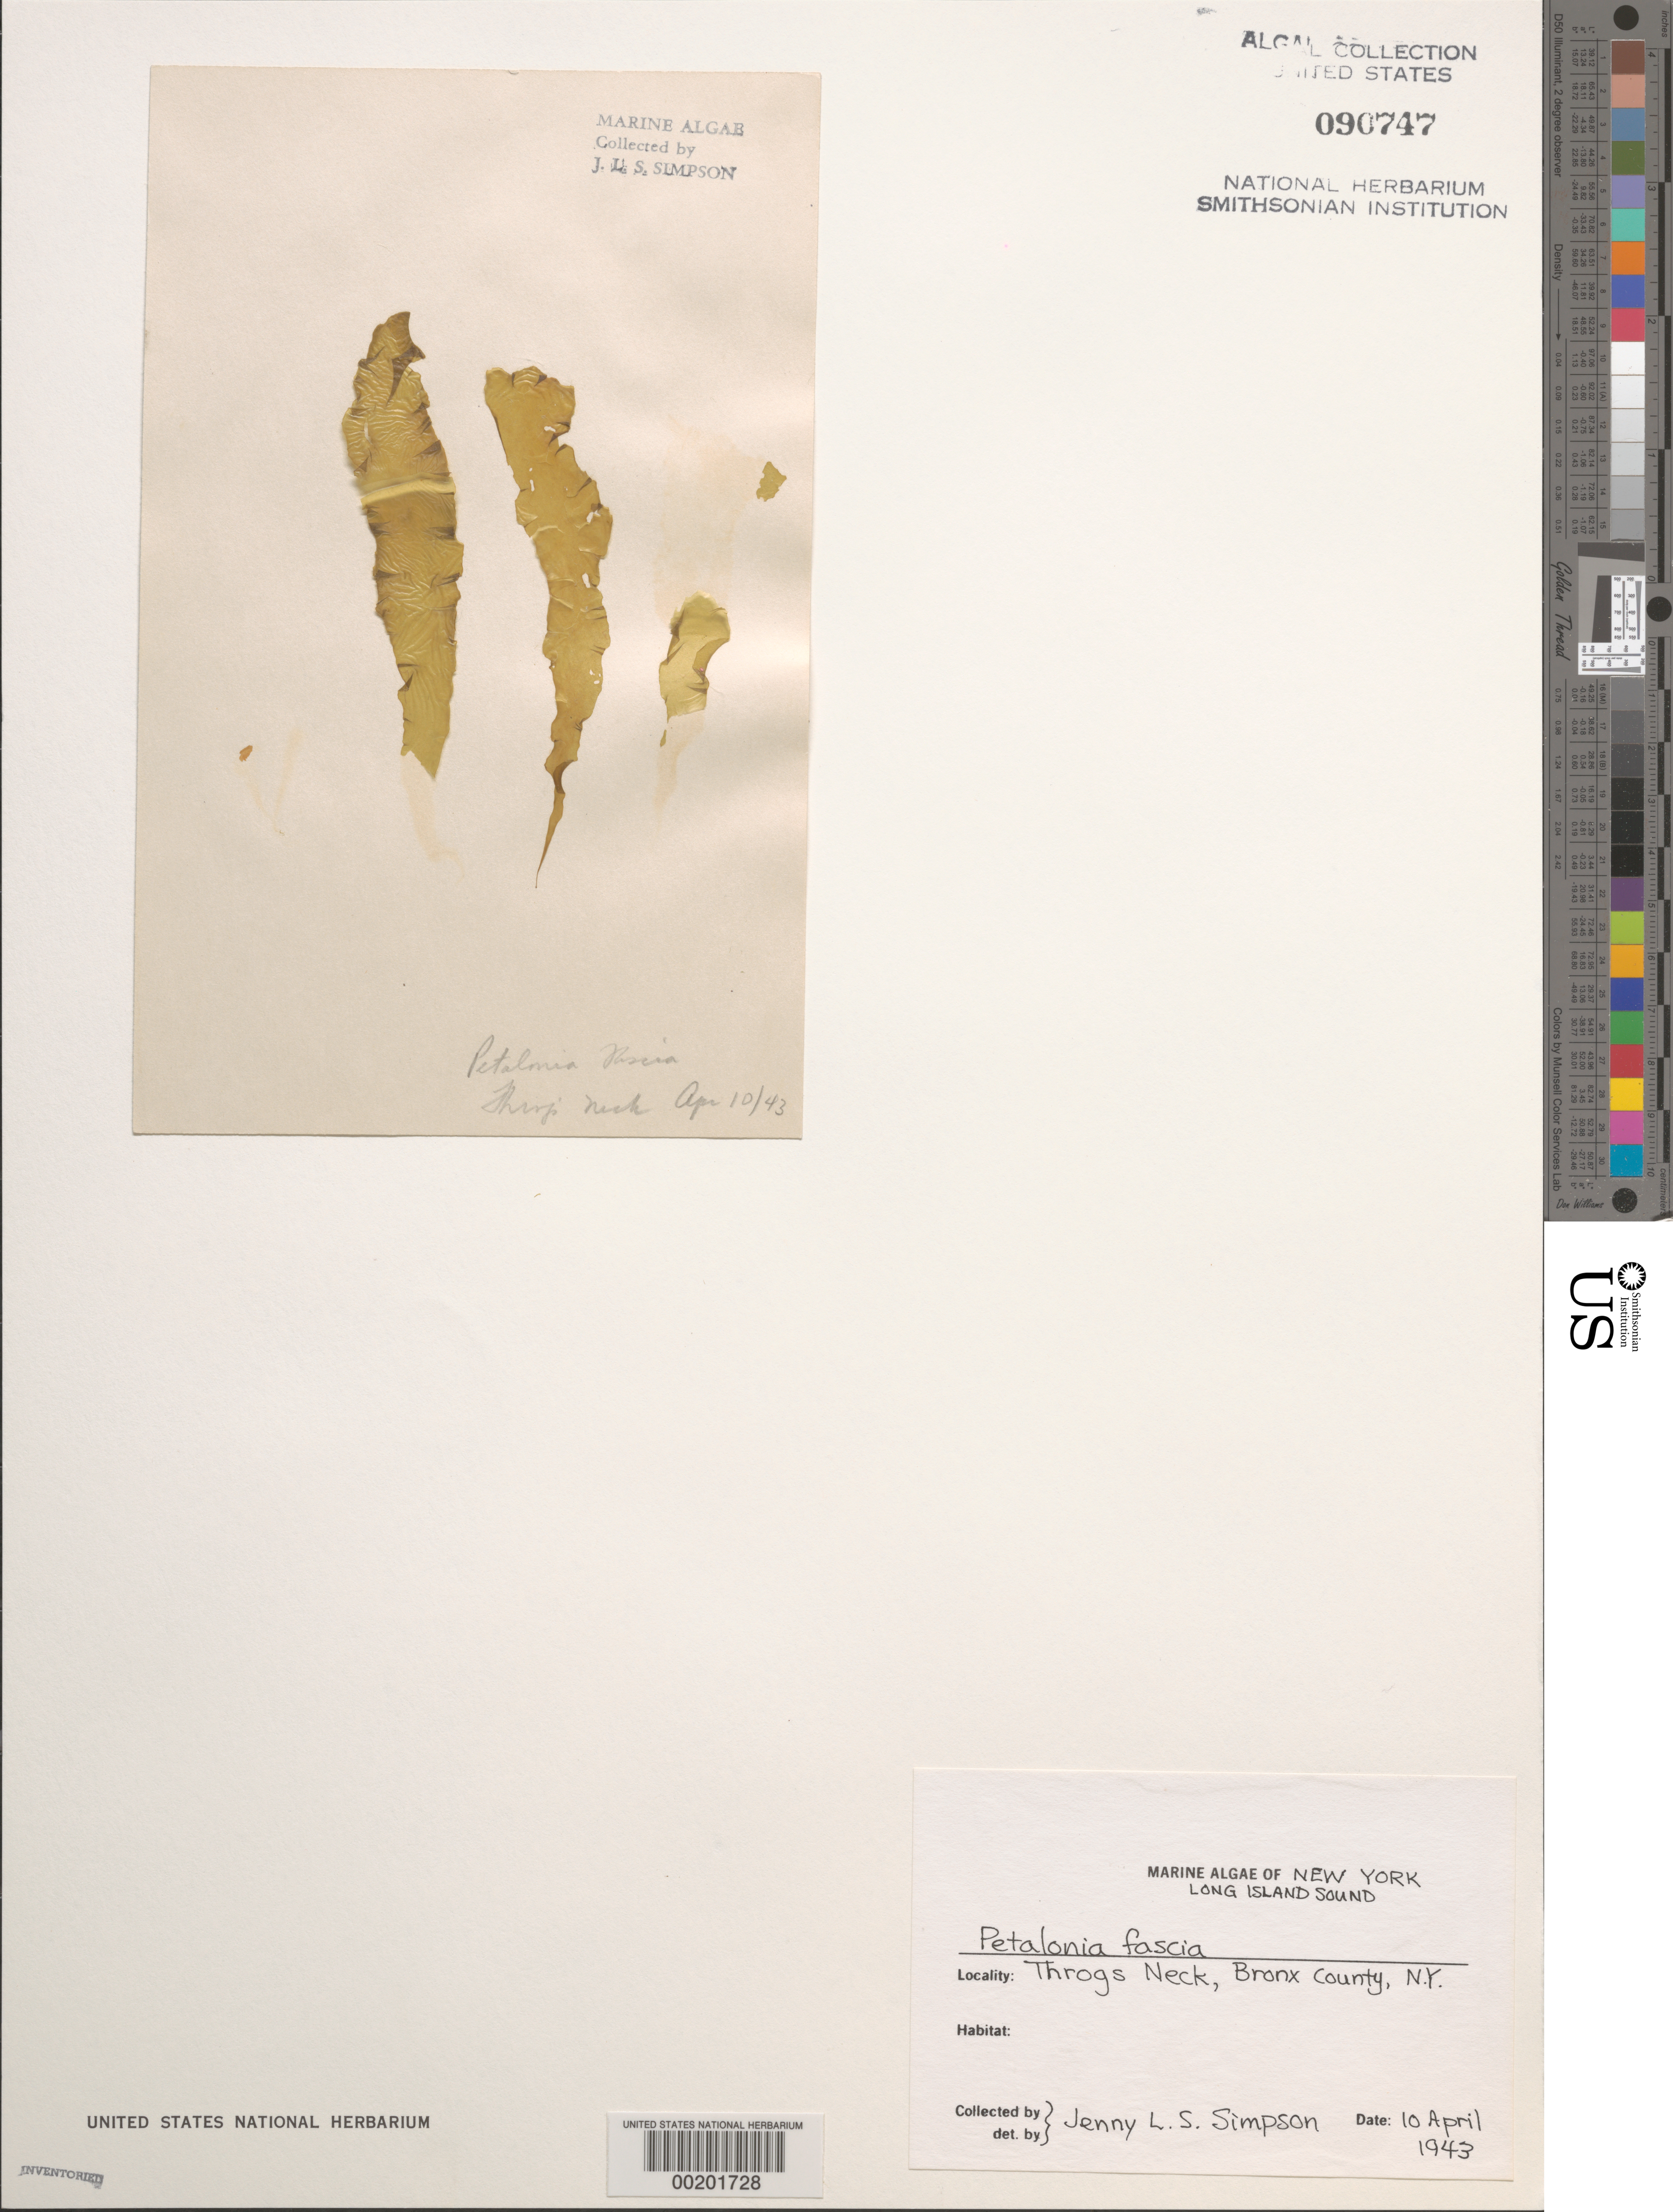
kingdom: Chromista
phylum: Ochrophyta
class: Phaeophyceae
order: Scytosiphonales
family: Scytosiphonaceae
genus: Petalonia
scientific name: Petalonia fascia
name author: (O.F. Müller) Kuntze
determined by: Simpson, J. L. S.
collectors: J. Simpson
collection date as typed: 10 Apr 1943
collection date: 1943-04-10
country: United States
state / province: New York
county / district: Bronx County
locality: Throgs Neck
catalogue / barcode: US 90747